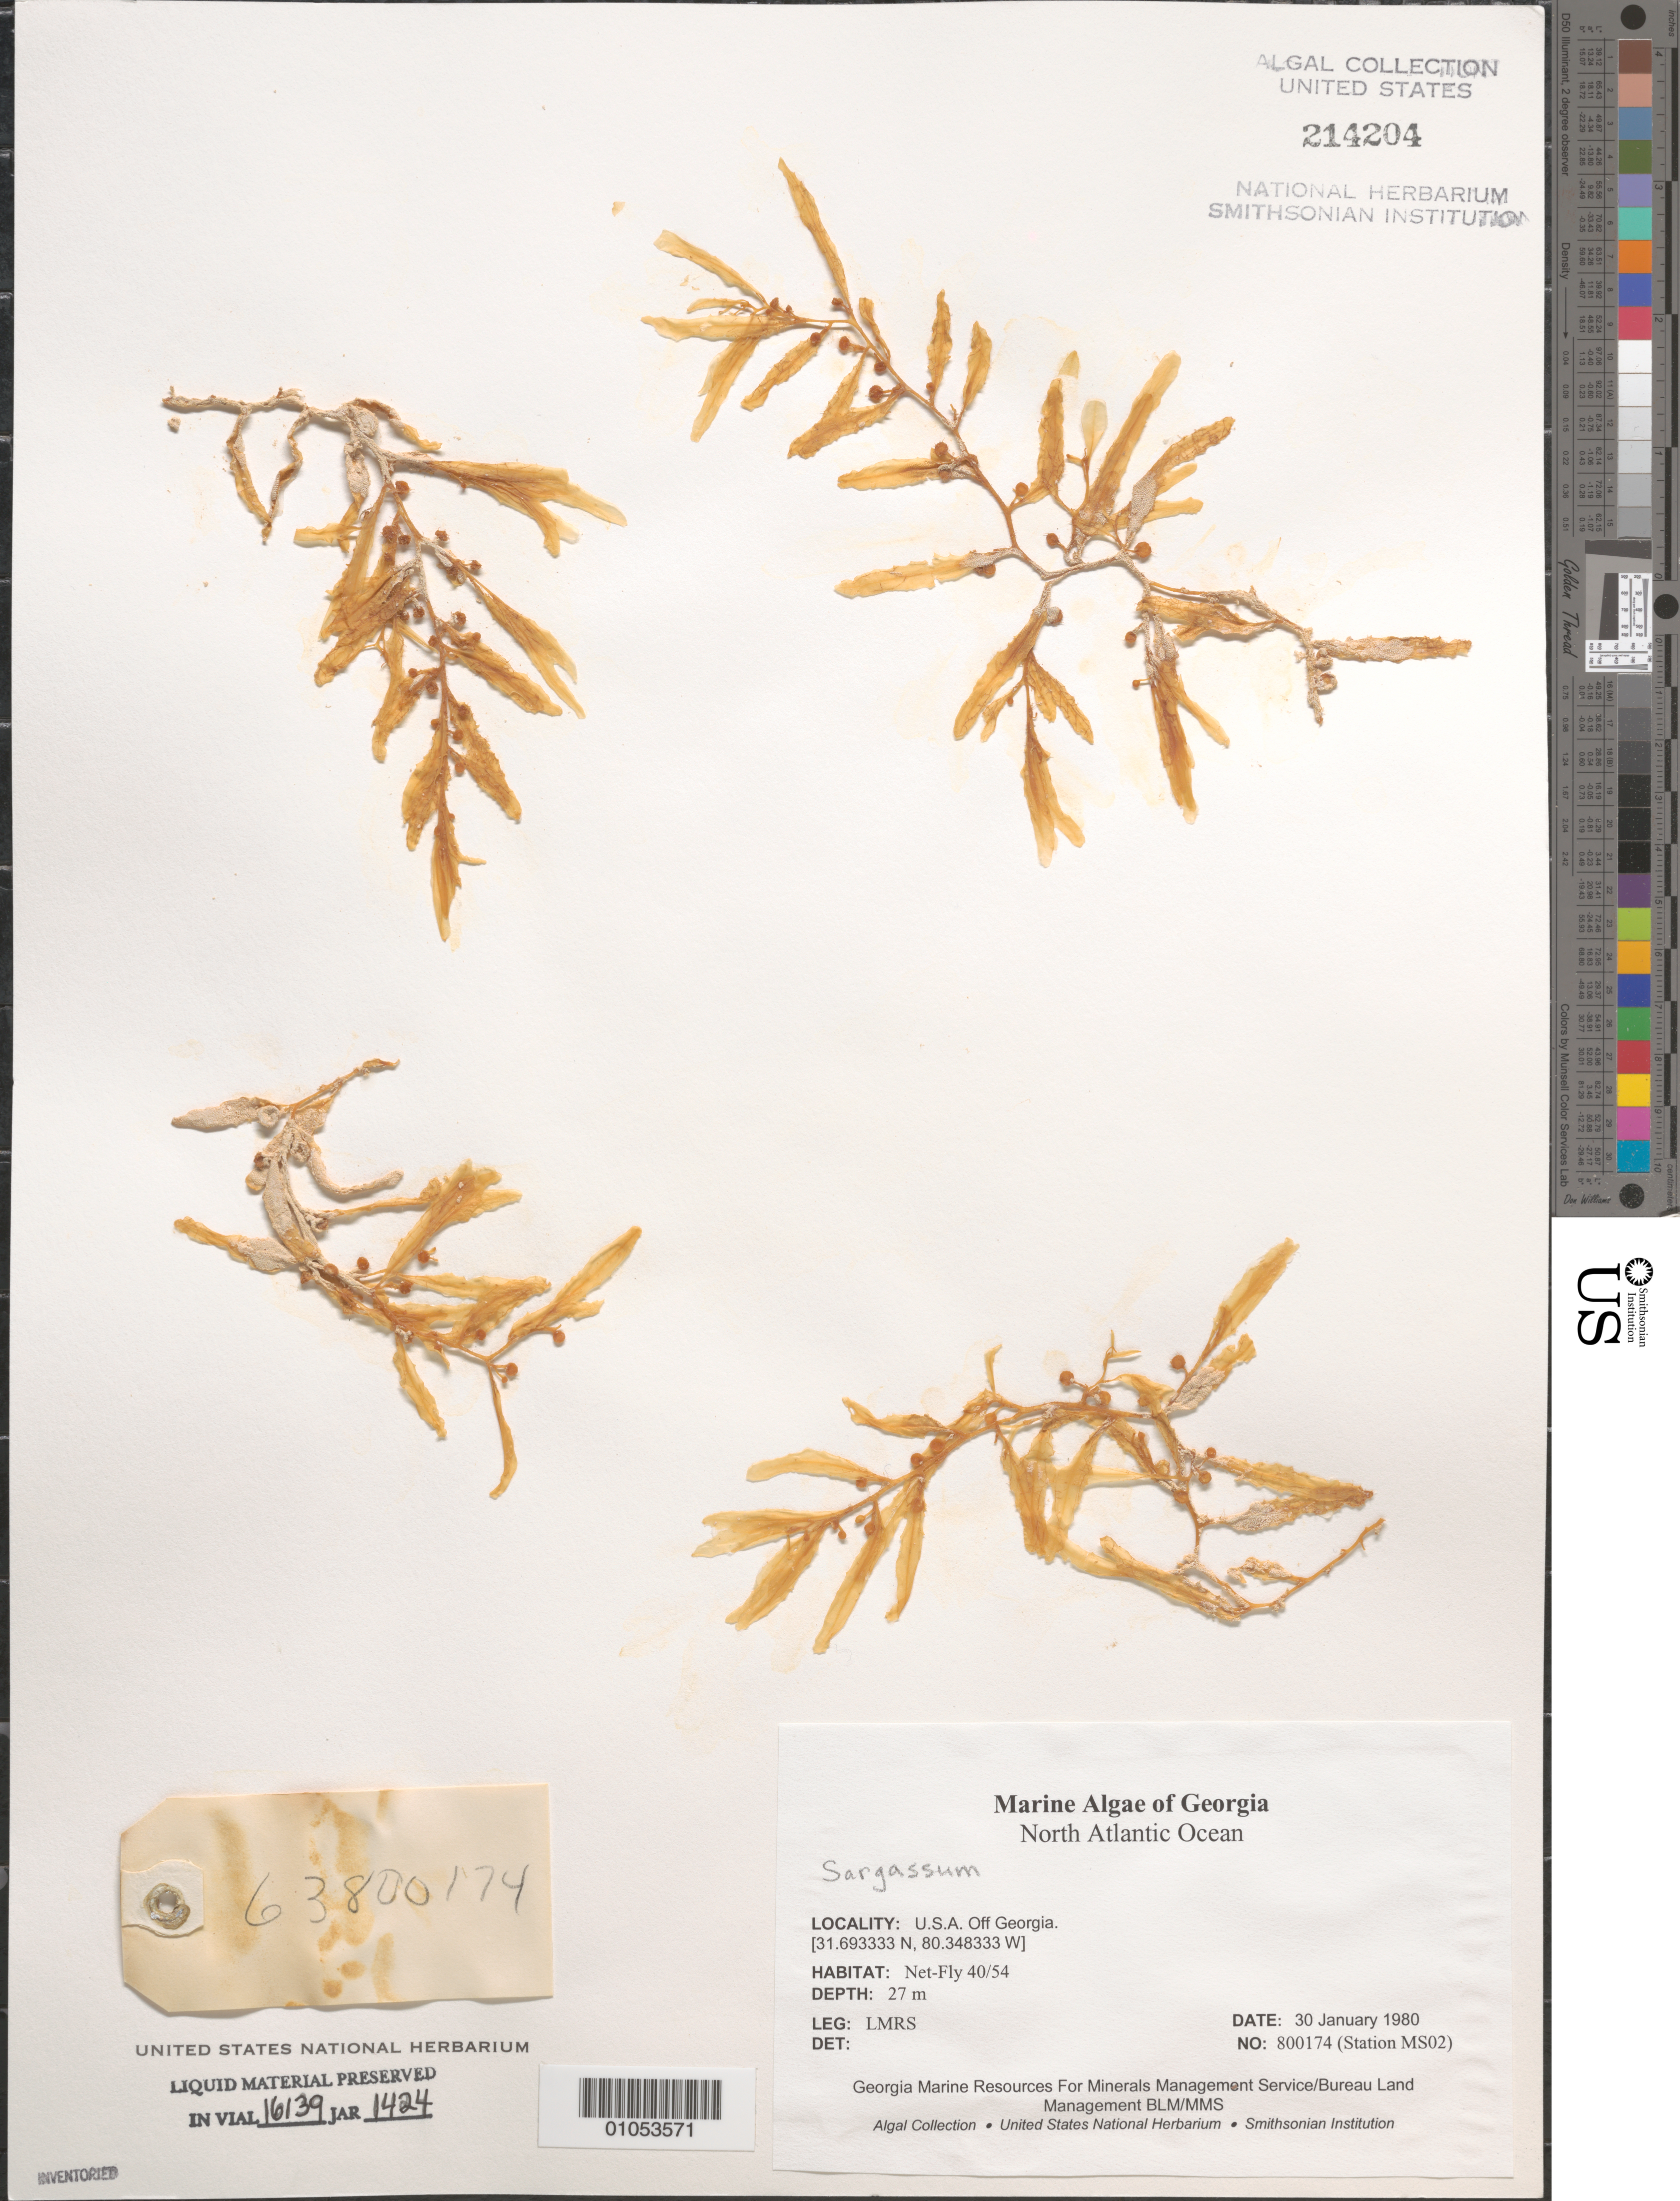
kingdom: Chromista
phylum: Ochrophyta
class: Phaeophyceae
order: Fucales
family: Sargassaceae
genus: Sargassum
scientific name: Sargassum sp.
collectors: LMRS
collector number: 800174 (Station MS02)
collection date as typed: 30 Jan 1980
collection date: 1980-01-30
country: United States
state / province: Georgia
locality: North Atlantic Ocean off Georgia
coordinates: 31.693333 N, 80.348333 W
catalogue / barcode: US 214204